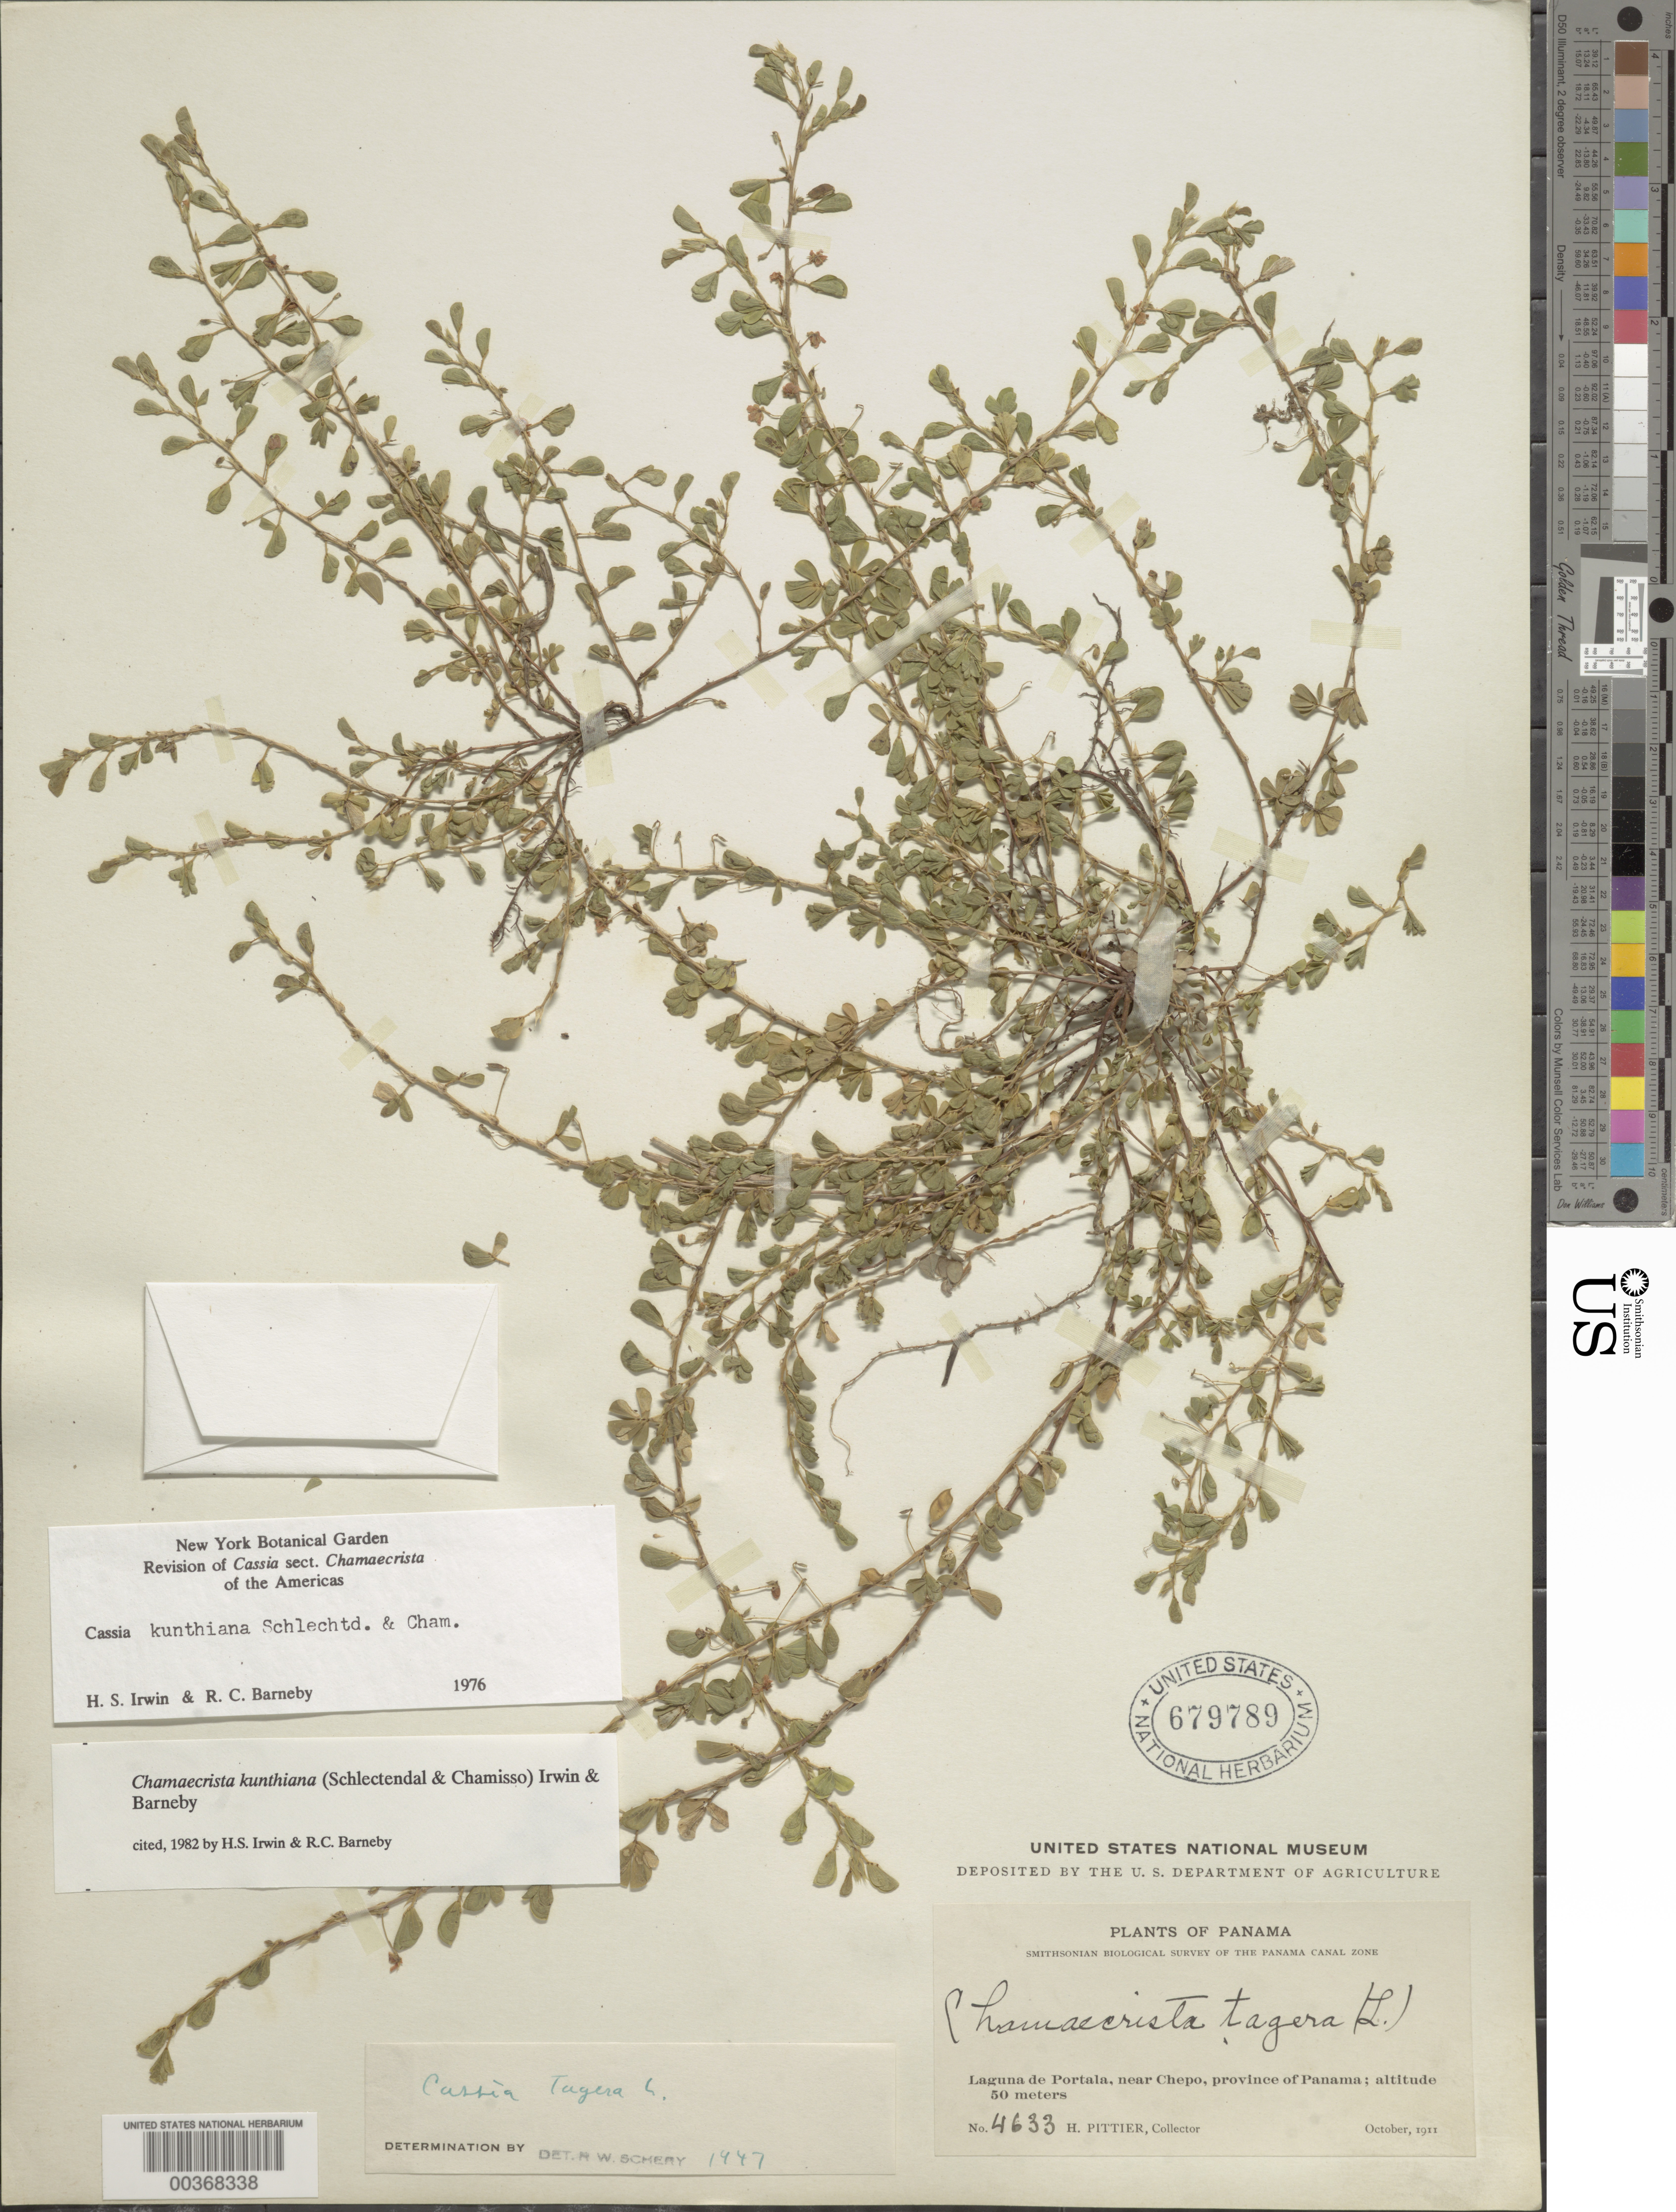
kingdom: Plantae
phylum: Tracheophyta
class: Magnoliopsida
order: Fabales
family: Fabaceae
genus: Chamaecrista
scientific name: Chamaecrista kunthiana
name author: (Schltdl. & Cham.) H.S. Irwin & Barneby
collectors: H. F. Pittier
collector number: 4633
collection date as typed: Oct 1911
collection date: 1911-10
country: Panama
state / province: Panamá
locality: Laguna de portala, near Chepo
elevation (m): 50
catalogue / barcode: US 679789